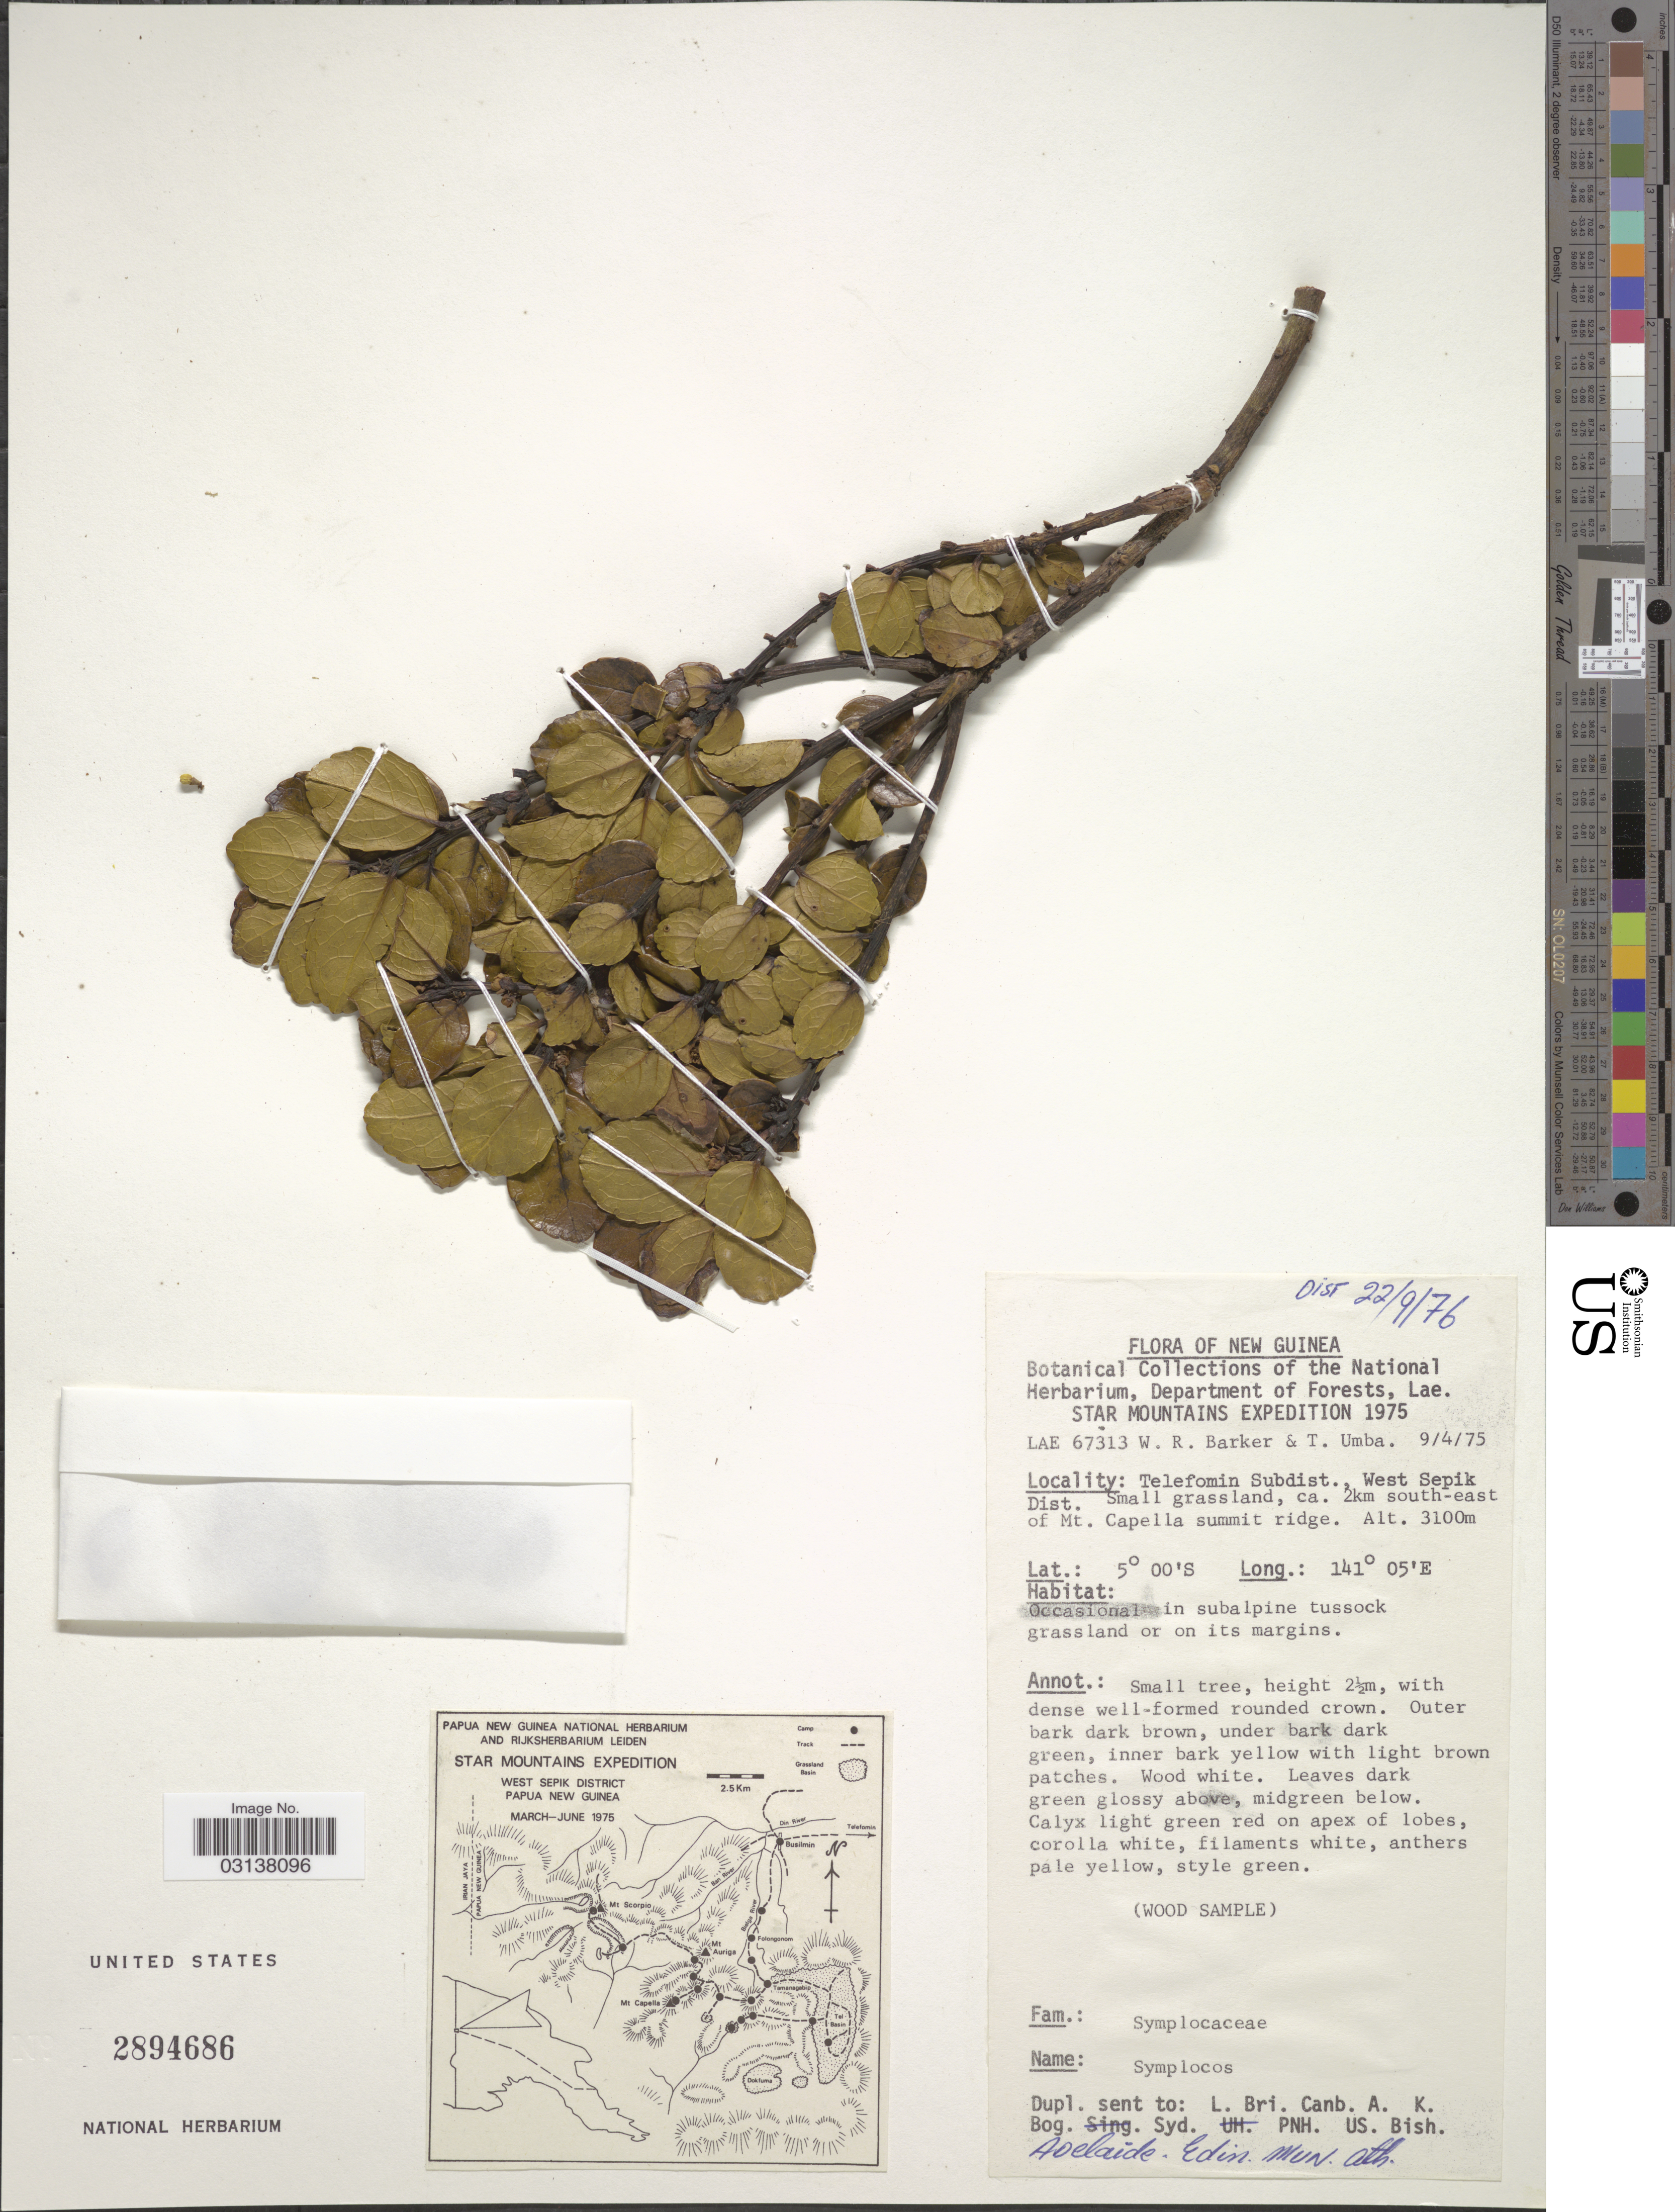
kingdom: Plantae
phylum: Tracheophyta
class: Magnoliopsida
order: Ericales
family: Symplocaceae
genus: Symplocos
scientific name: Symplocos cochinchinensis var. orbicularis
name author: (Hemsl.) Noot.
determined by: Nooteboom, H. P.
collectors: W. R. Barker & T. Umba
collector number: LAE67313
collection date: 1975-04-09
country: Papua New Guinea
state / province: Sandaun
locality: New Guinea. Telefomin Subdist., West Sepik Dist. Small grassland, ca. 2km south-east of Mt. Capella summit ridge.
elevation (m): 3100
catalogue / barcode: US 2894686